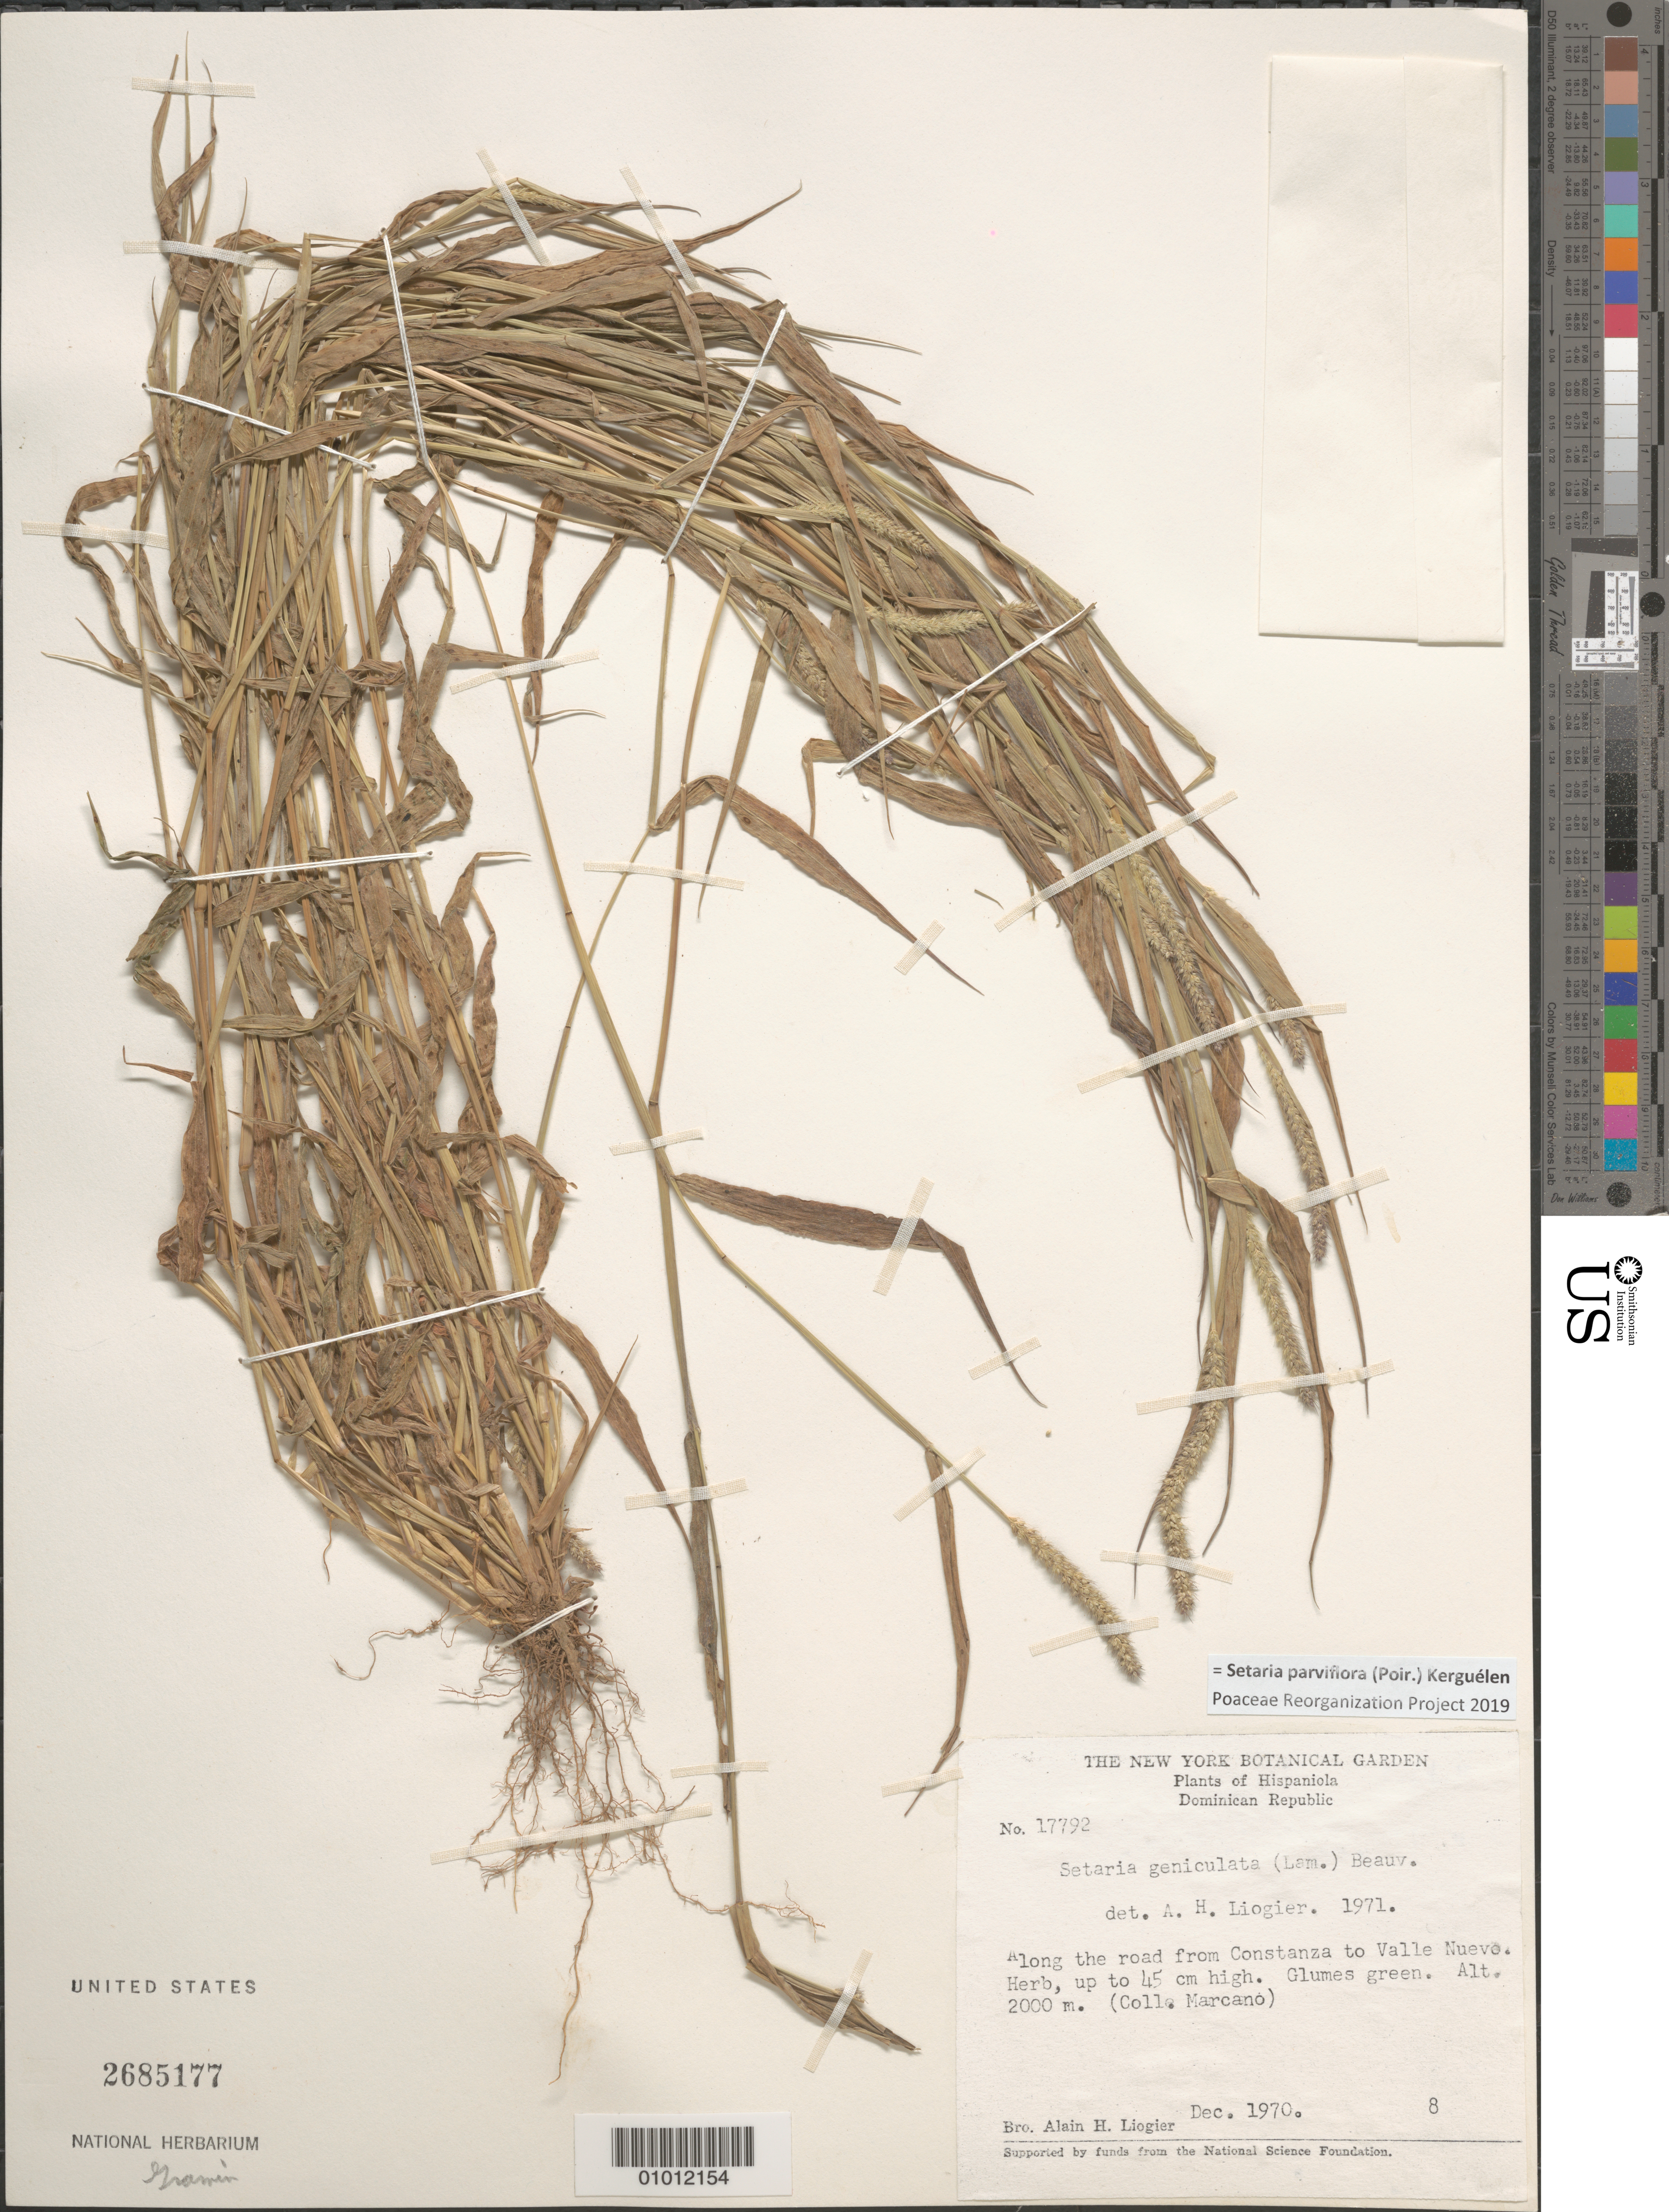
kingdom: Plantae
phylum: Tracheophyta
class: Liliopsida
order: Poales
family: Poaceae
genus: Setaria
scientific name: Setaria parviflora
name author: (Poir.) Kerguélen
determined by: Poaceae Reorganization Project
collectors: A. H. Liogier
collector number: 17792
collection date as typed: Dec 1970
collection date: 1970-12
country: Dominican Republic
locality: Along the road from Constanza to Valle Nueve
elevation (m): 2000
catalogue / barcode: US 2685177